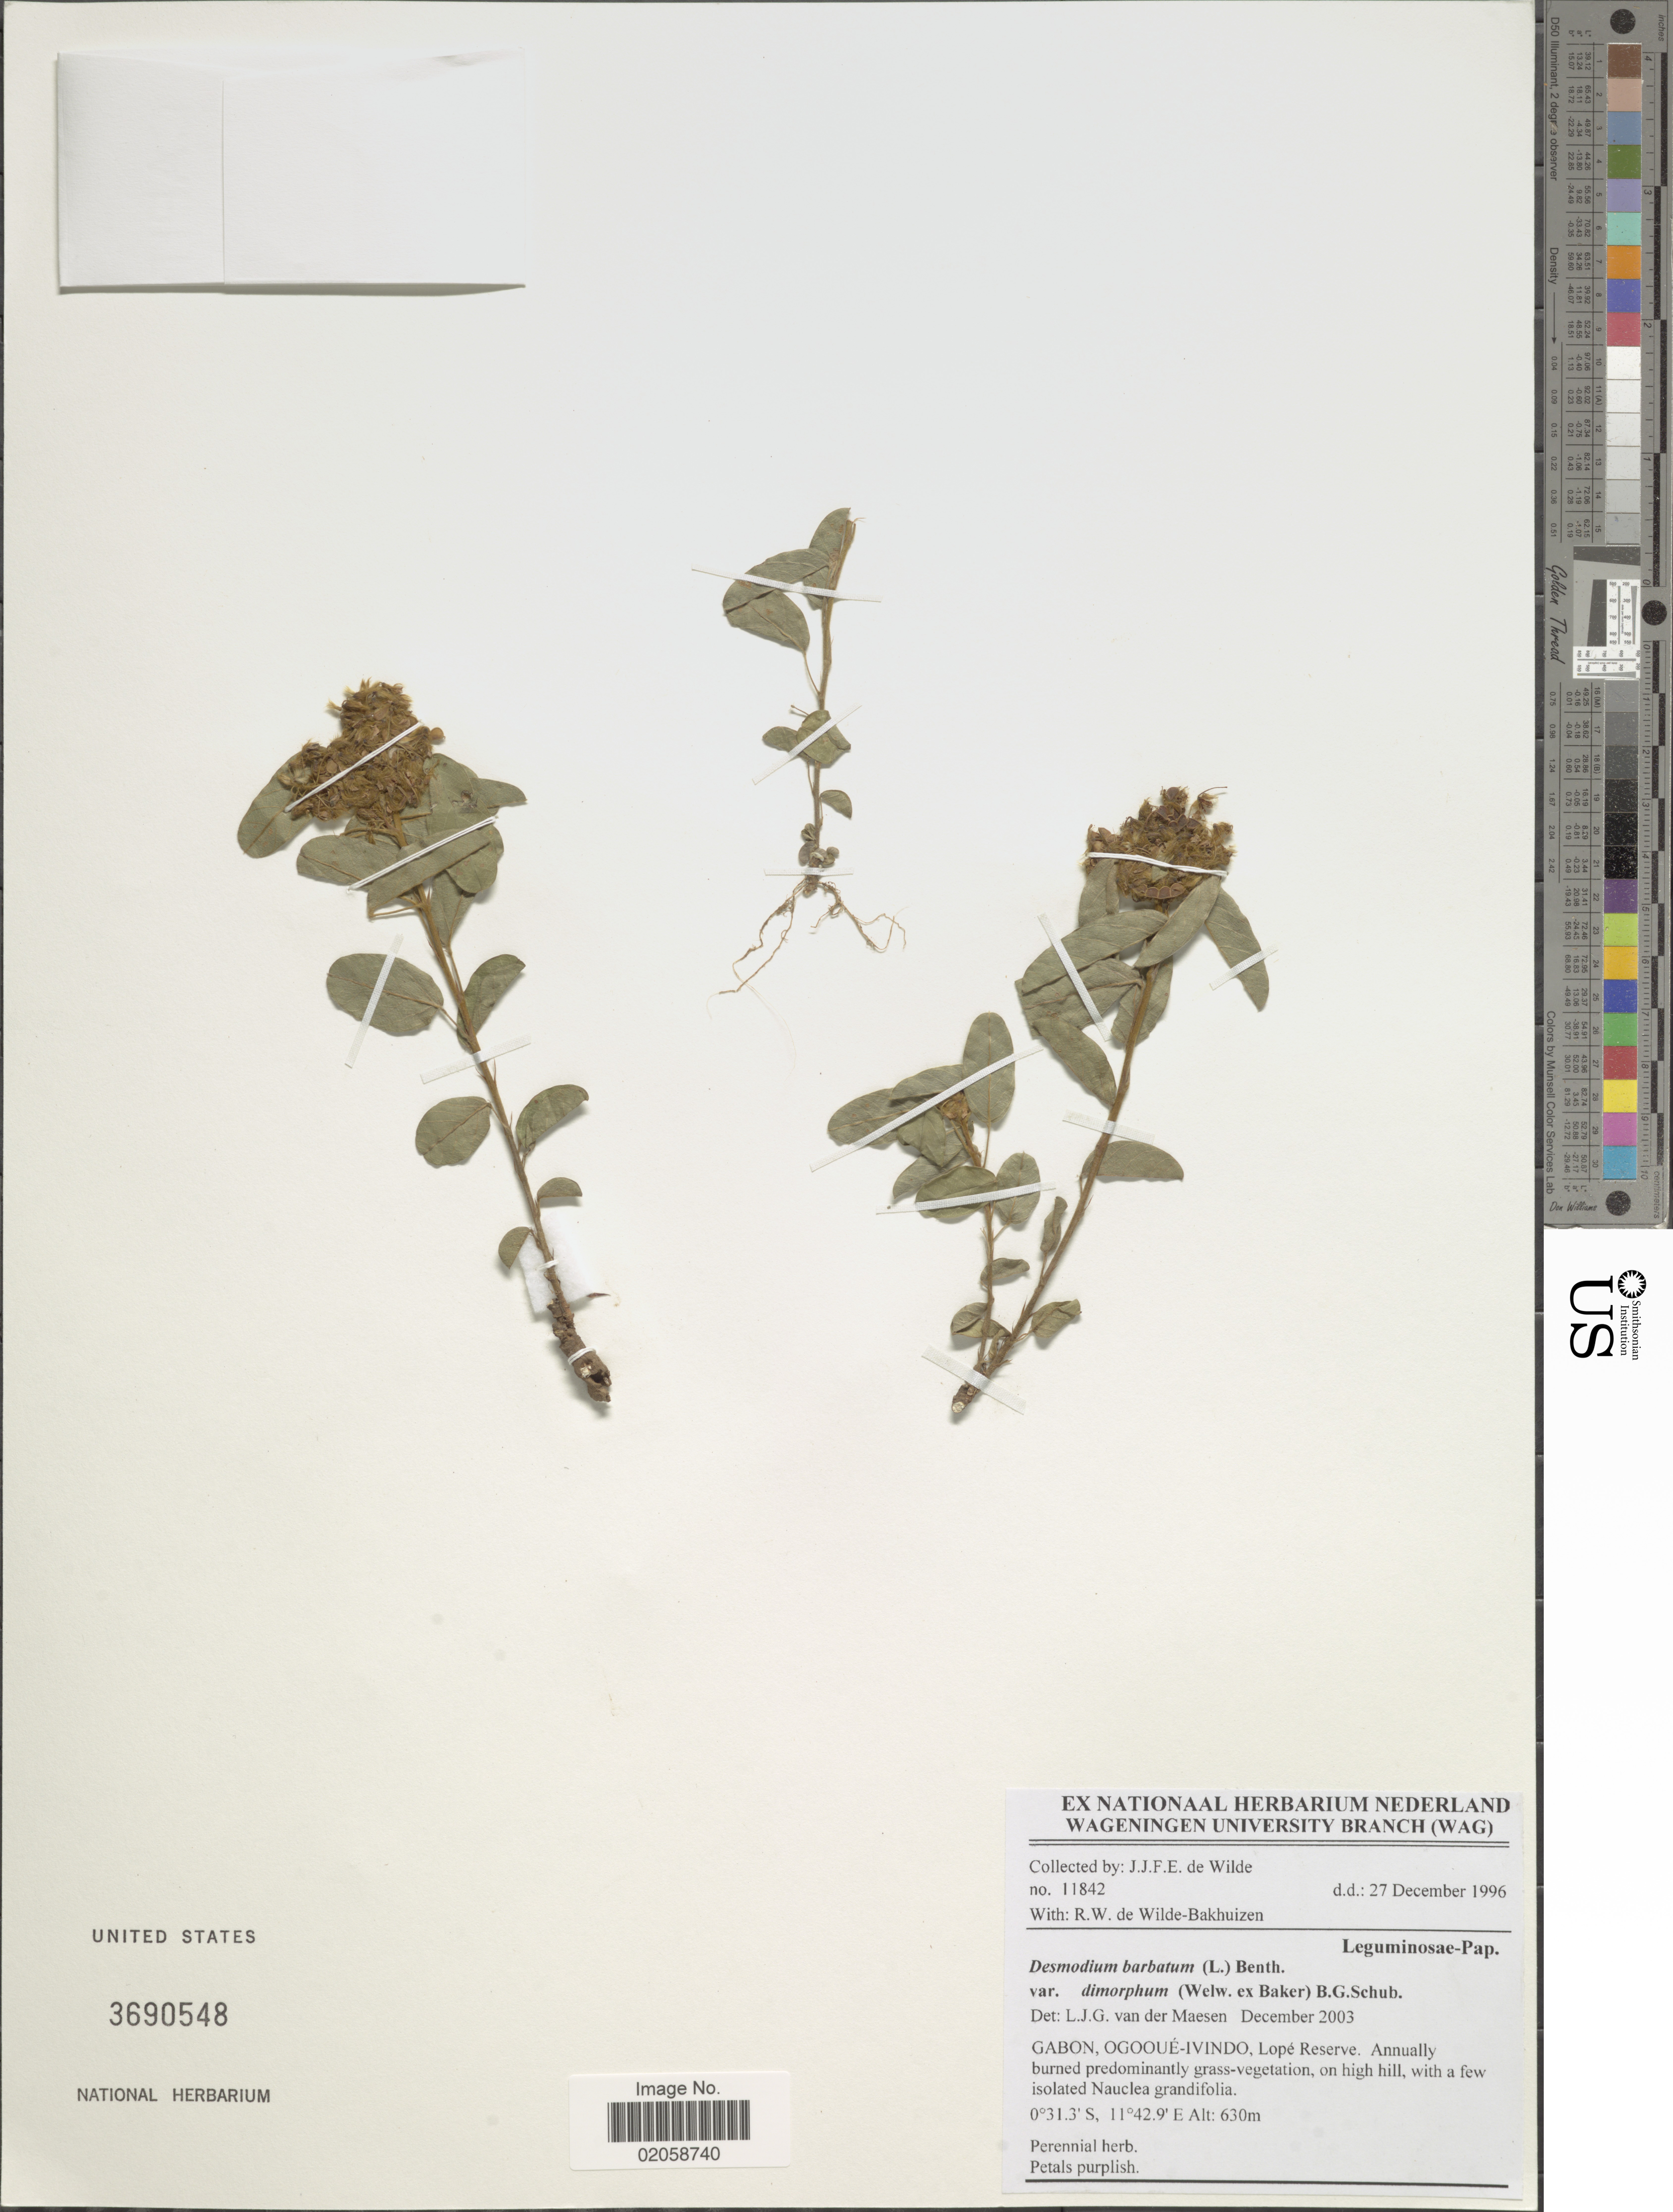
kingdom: Plantae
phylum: Tracheophyta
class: Magnoliopsida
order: Fabales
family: Fabaceae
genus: Grona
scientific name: Grona barbata var. dimorpha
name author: (Welw. ex Baker) H. Ohashi & K. Ohashi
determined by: Strong, Mark T., (BOT), Smithsonian Institution - National Museum of Natural History (UNITED STATES)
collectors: J.J. de Wilde & R. Wilde-Bakhuizen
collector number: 11842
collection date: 1996-12-27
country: Gabon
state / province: Ogooue-Ivindo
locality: Lope Reserve, on high hill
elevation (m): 630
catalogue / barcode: US 3690548